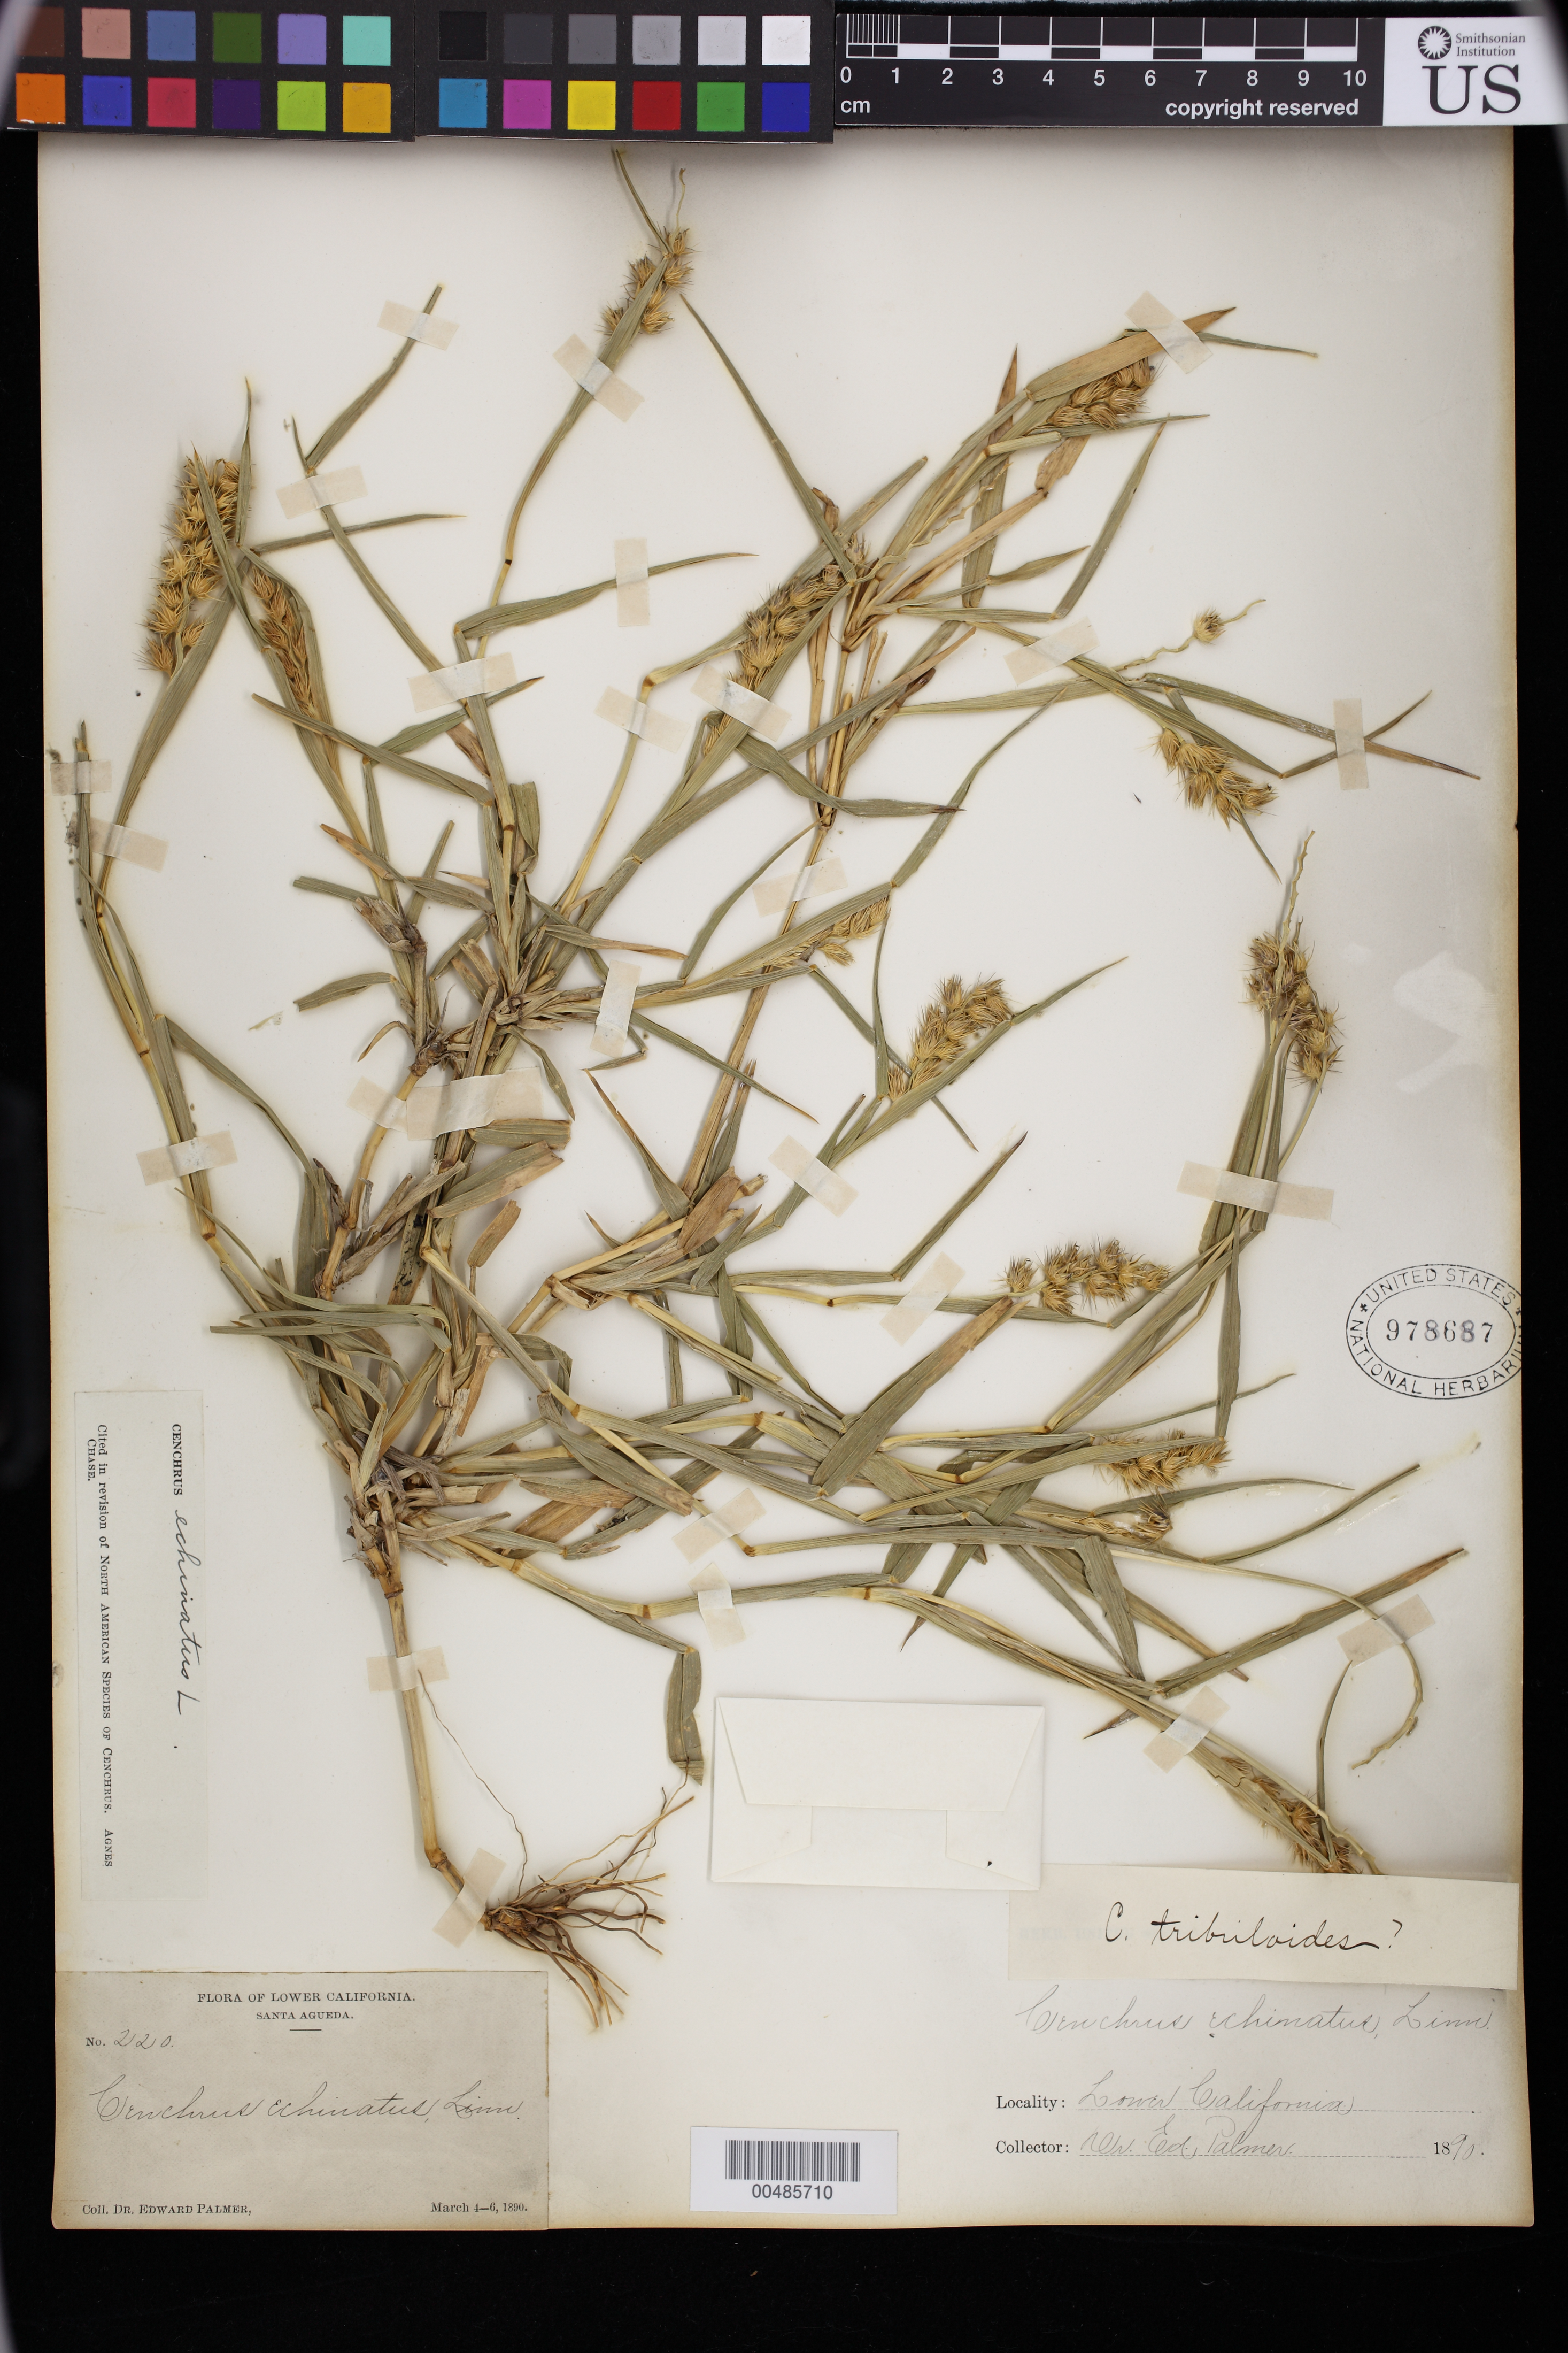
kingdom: Plantae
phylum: Tracheophyta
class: Liliopsida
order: Poales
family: Poaceae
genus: Cenchrus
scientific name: Cenchrus echinatus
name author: L.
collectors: E. Palmer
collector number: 220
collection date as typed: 4 Mar 1890 to 6 Mar 1890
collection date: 1890-03-04/1890-03-06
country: Mexico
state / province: Baja California Sur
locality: Santa Agueda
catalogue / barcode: US 978687